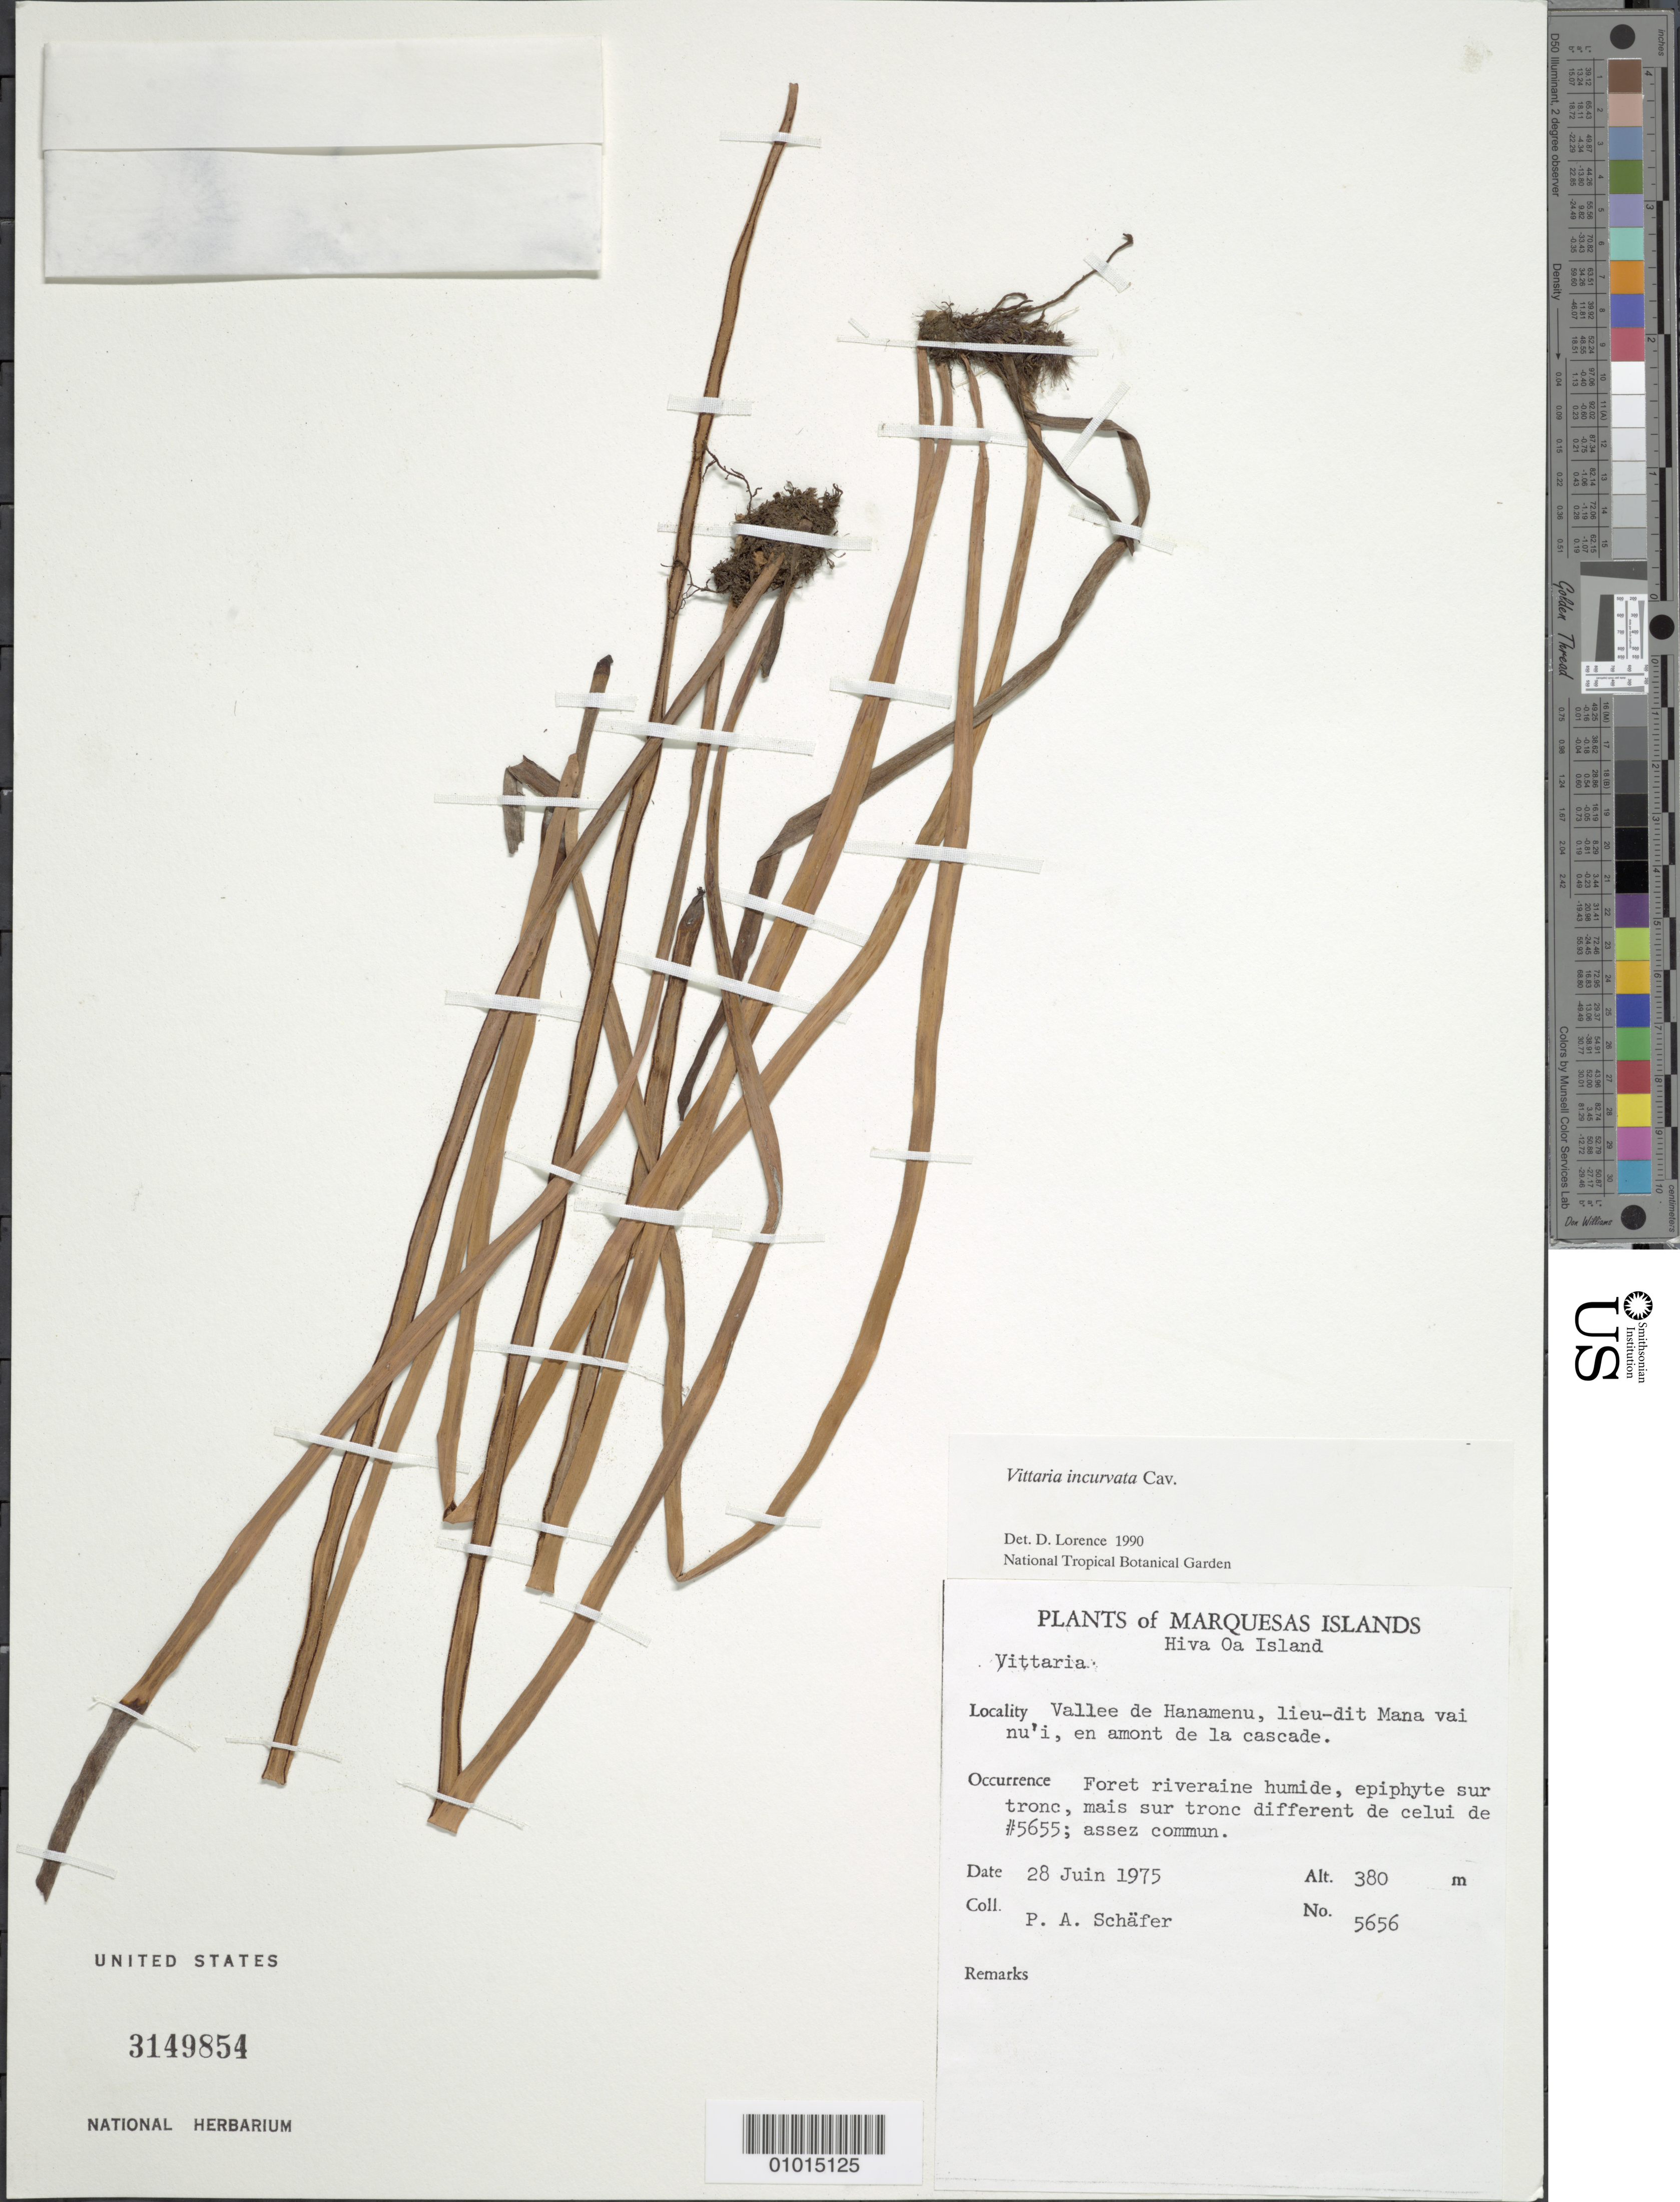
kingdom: Plantae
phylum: Tracheophyta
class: Polypodiopsida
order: Polypodiales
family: Pteridaceae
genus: Haplopteris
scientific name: Haplopteris elongata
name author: (Sw.) Crane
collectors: P. A. Schäfer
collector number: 5656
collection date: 1975-06-28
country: French Polynesia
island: Hiva Oa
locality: Vallée de Hanamenu, lieu-dit Mana vai nu'i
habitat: Forêt riveraine humide,èpiphyte sur tronc, mais su tronc diferent de celui de #5655; assez commun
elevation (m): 380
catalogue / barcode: US 3149854